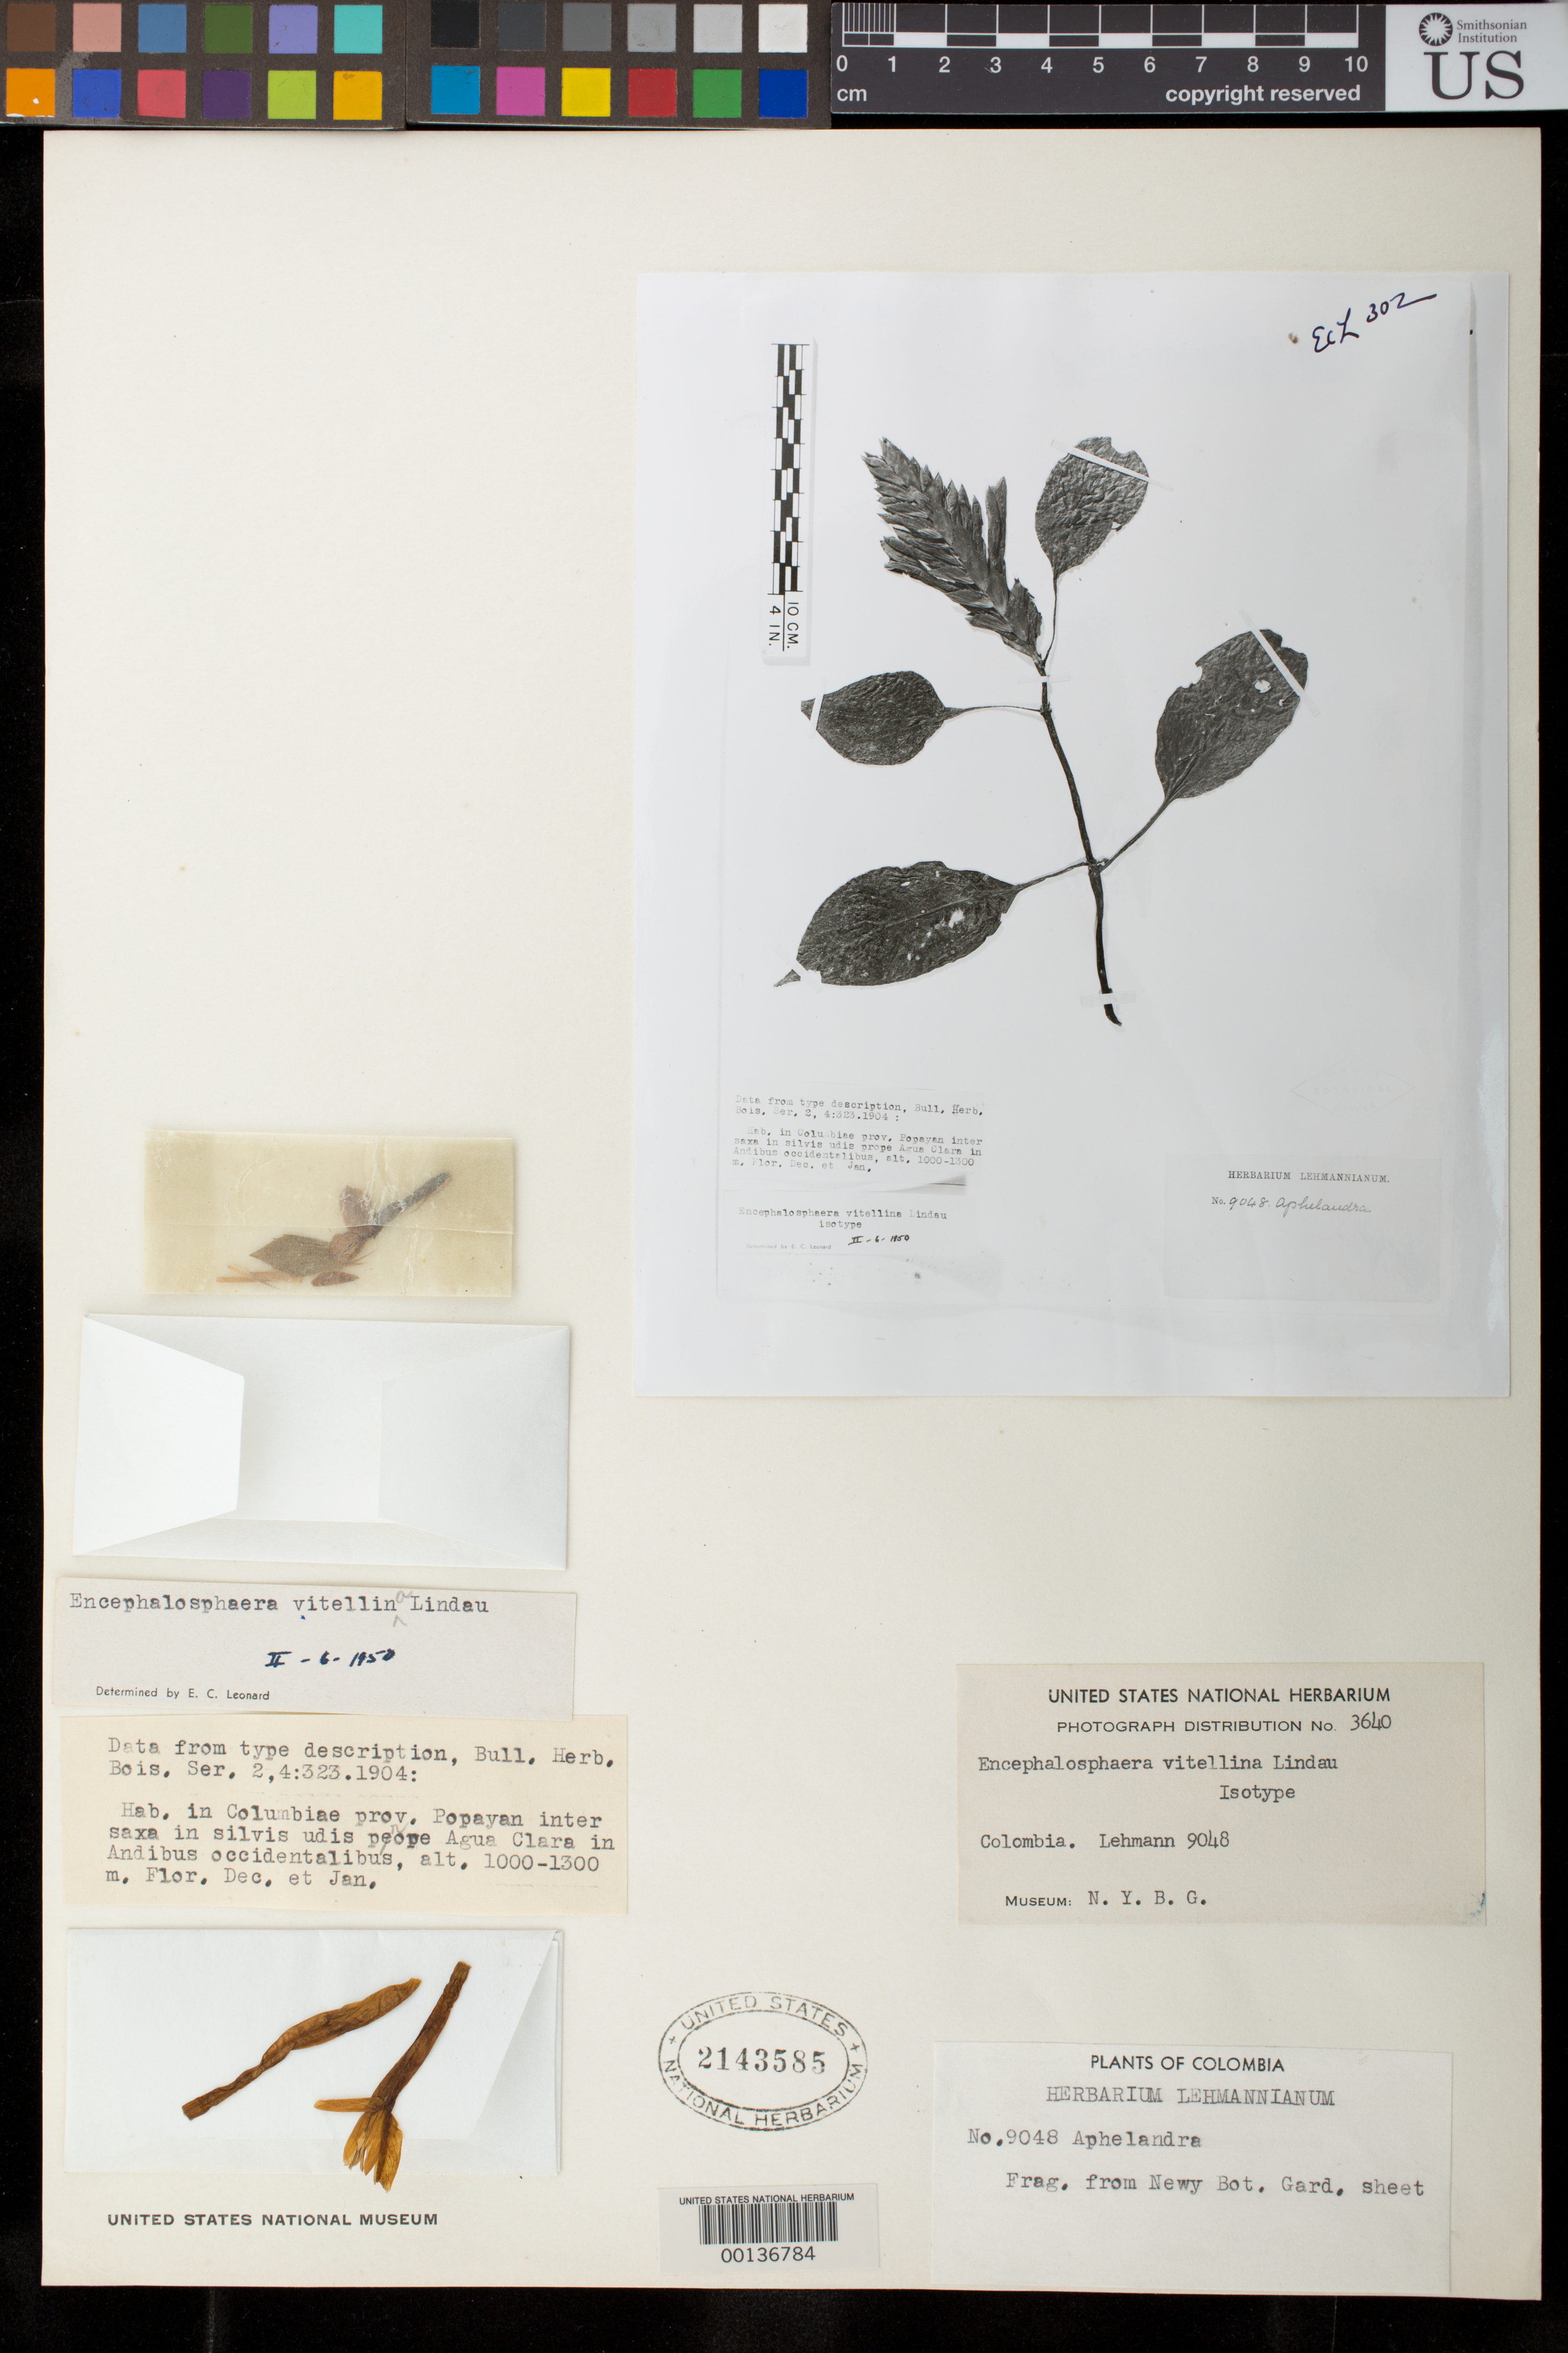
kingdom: Plantae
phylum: Tracheophyta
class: Magnoliopsida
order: Lamiales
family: Acanthaceae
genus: Encephalosphaera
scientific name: Encephalosphaera vitellina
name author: Lindau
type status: Isotype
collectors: F. C. Lehmann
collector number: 9048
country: Colombia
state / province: Cauca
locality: Popayan, prope Agua Clara in Andibus Occidentalibus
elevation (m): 1000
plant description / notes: Photograph and fragmentary material of (iso) type specimen ex herb. NY. [another sheet in the main herbarium bears a photo of the now-destroyed holotype at Berlin]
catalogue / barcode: US 2143585